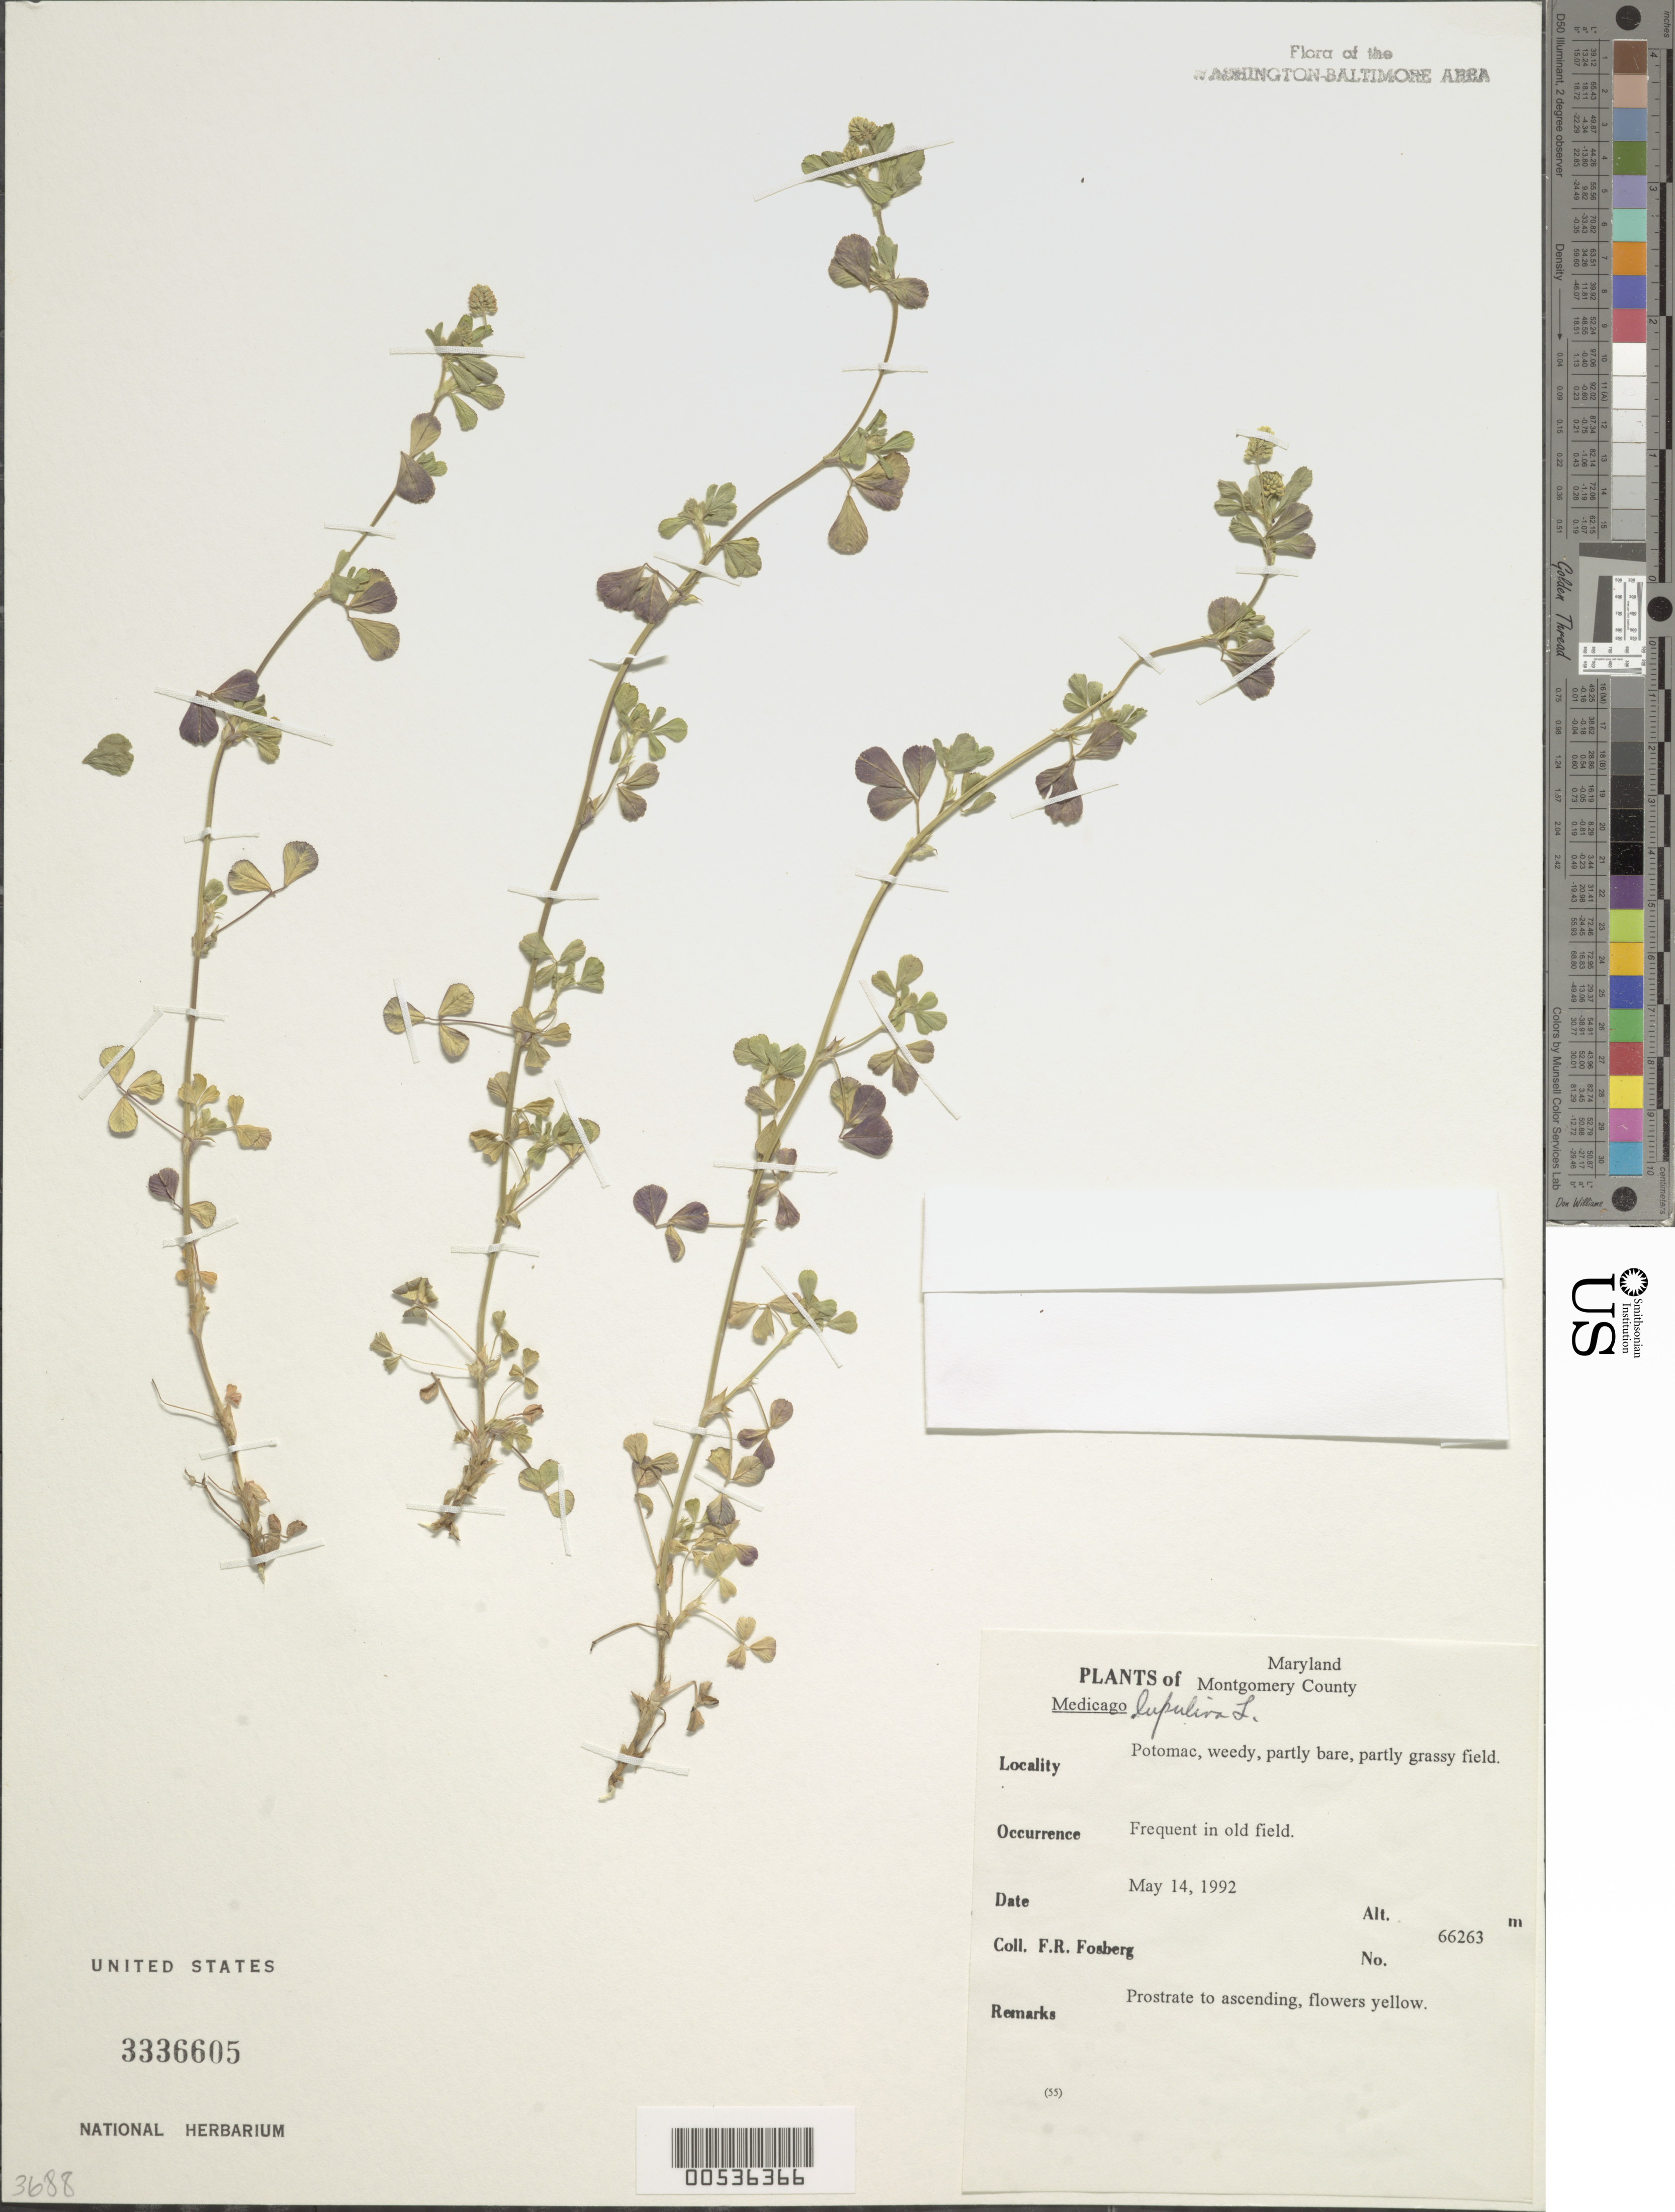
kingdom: Plantae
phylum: Tracheophyta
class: Magnoliopsida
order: Fabales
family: Fabaceae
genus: Medicago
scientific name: Medicago lupulina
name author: L.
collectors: F. R. Fosberg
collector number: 66263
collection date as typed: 14 May 1992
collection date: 1992-05-14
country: United States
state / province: Maryland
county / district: Montgomery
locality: Potomac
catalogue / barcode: US 3336605